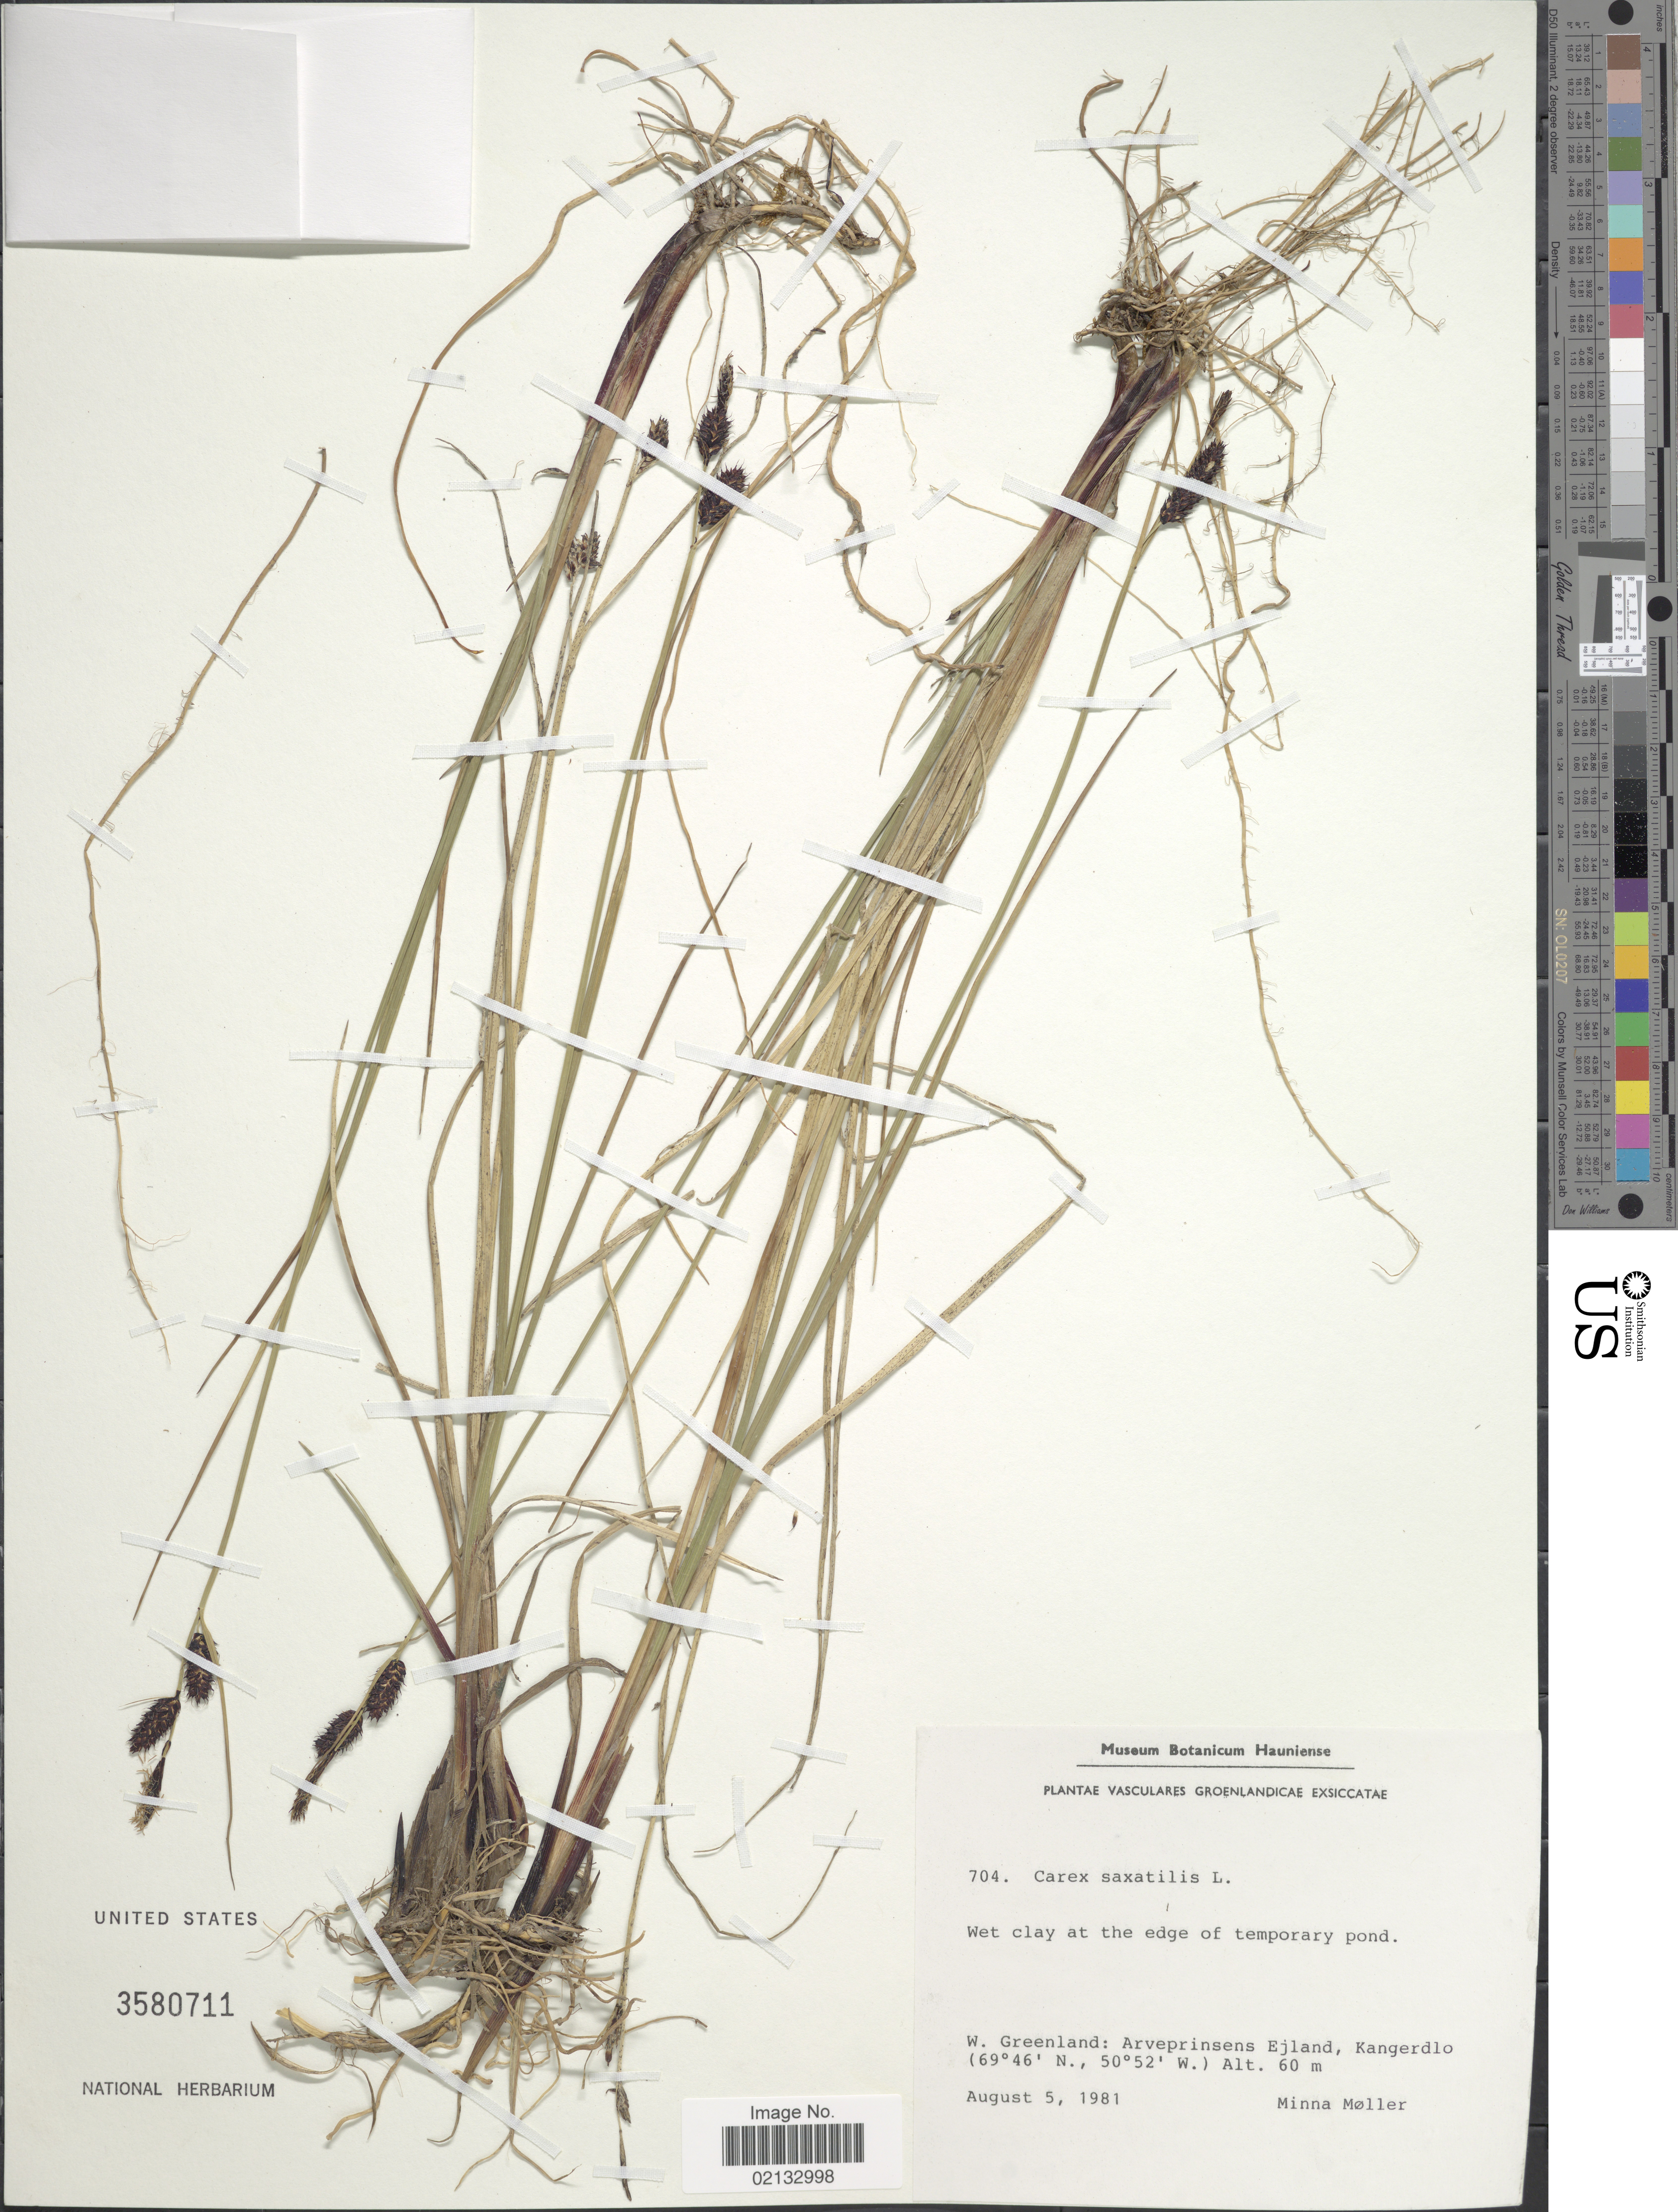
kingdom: Plantae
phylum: Tracheophyta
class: Liliopsida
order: Poales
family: Cyperaceae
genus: Carex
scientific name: Carex saxatilis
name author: L.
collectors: M. Møller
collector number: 704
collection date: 1981-08-05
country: Greenland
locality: Vasculares Groenlandicae. W. Greenland: Arveprinsens Ejland, Kangerdlo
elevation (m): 60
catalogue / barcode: US 3580711